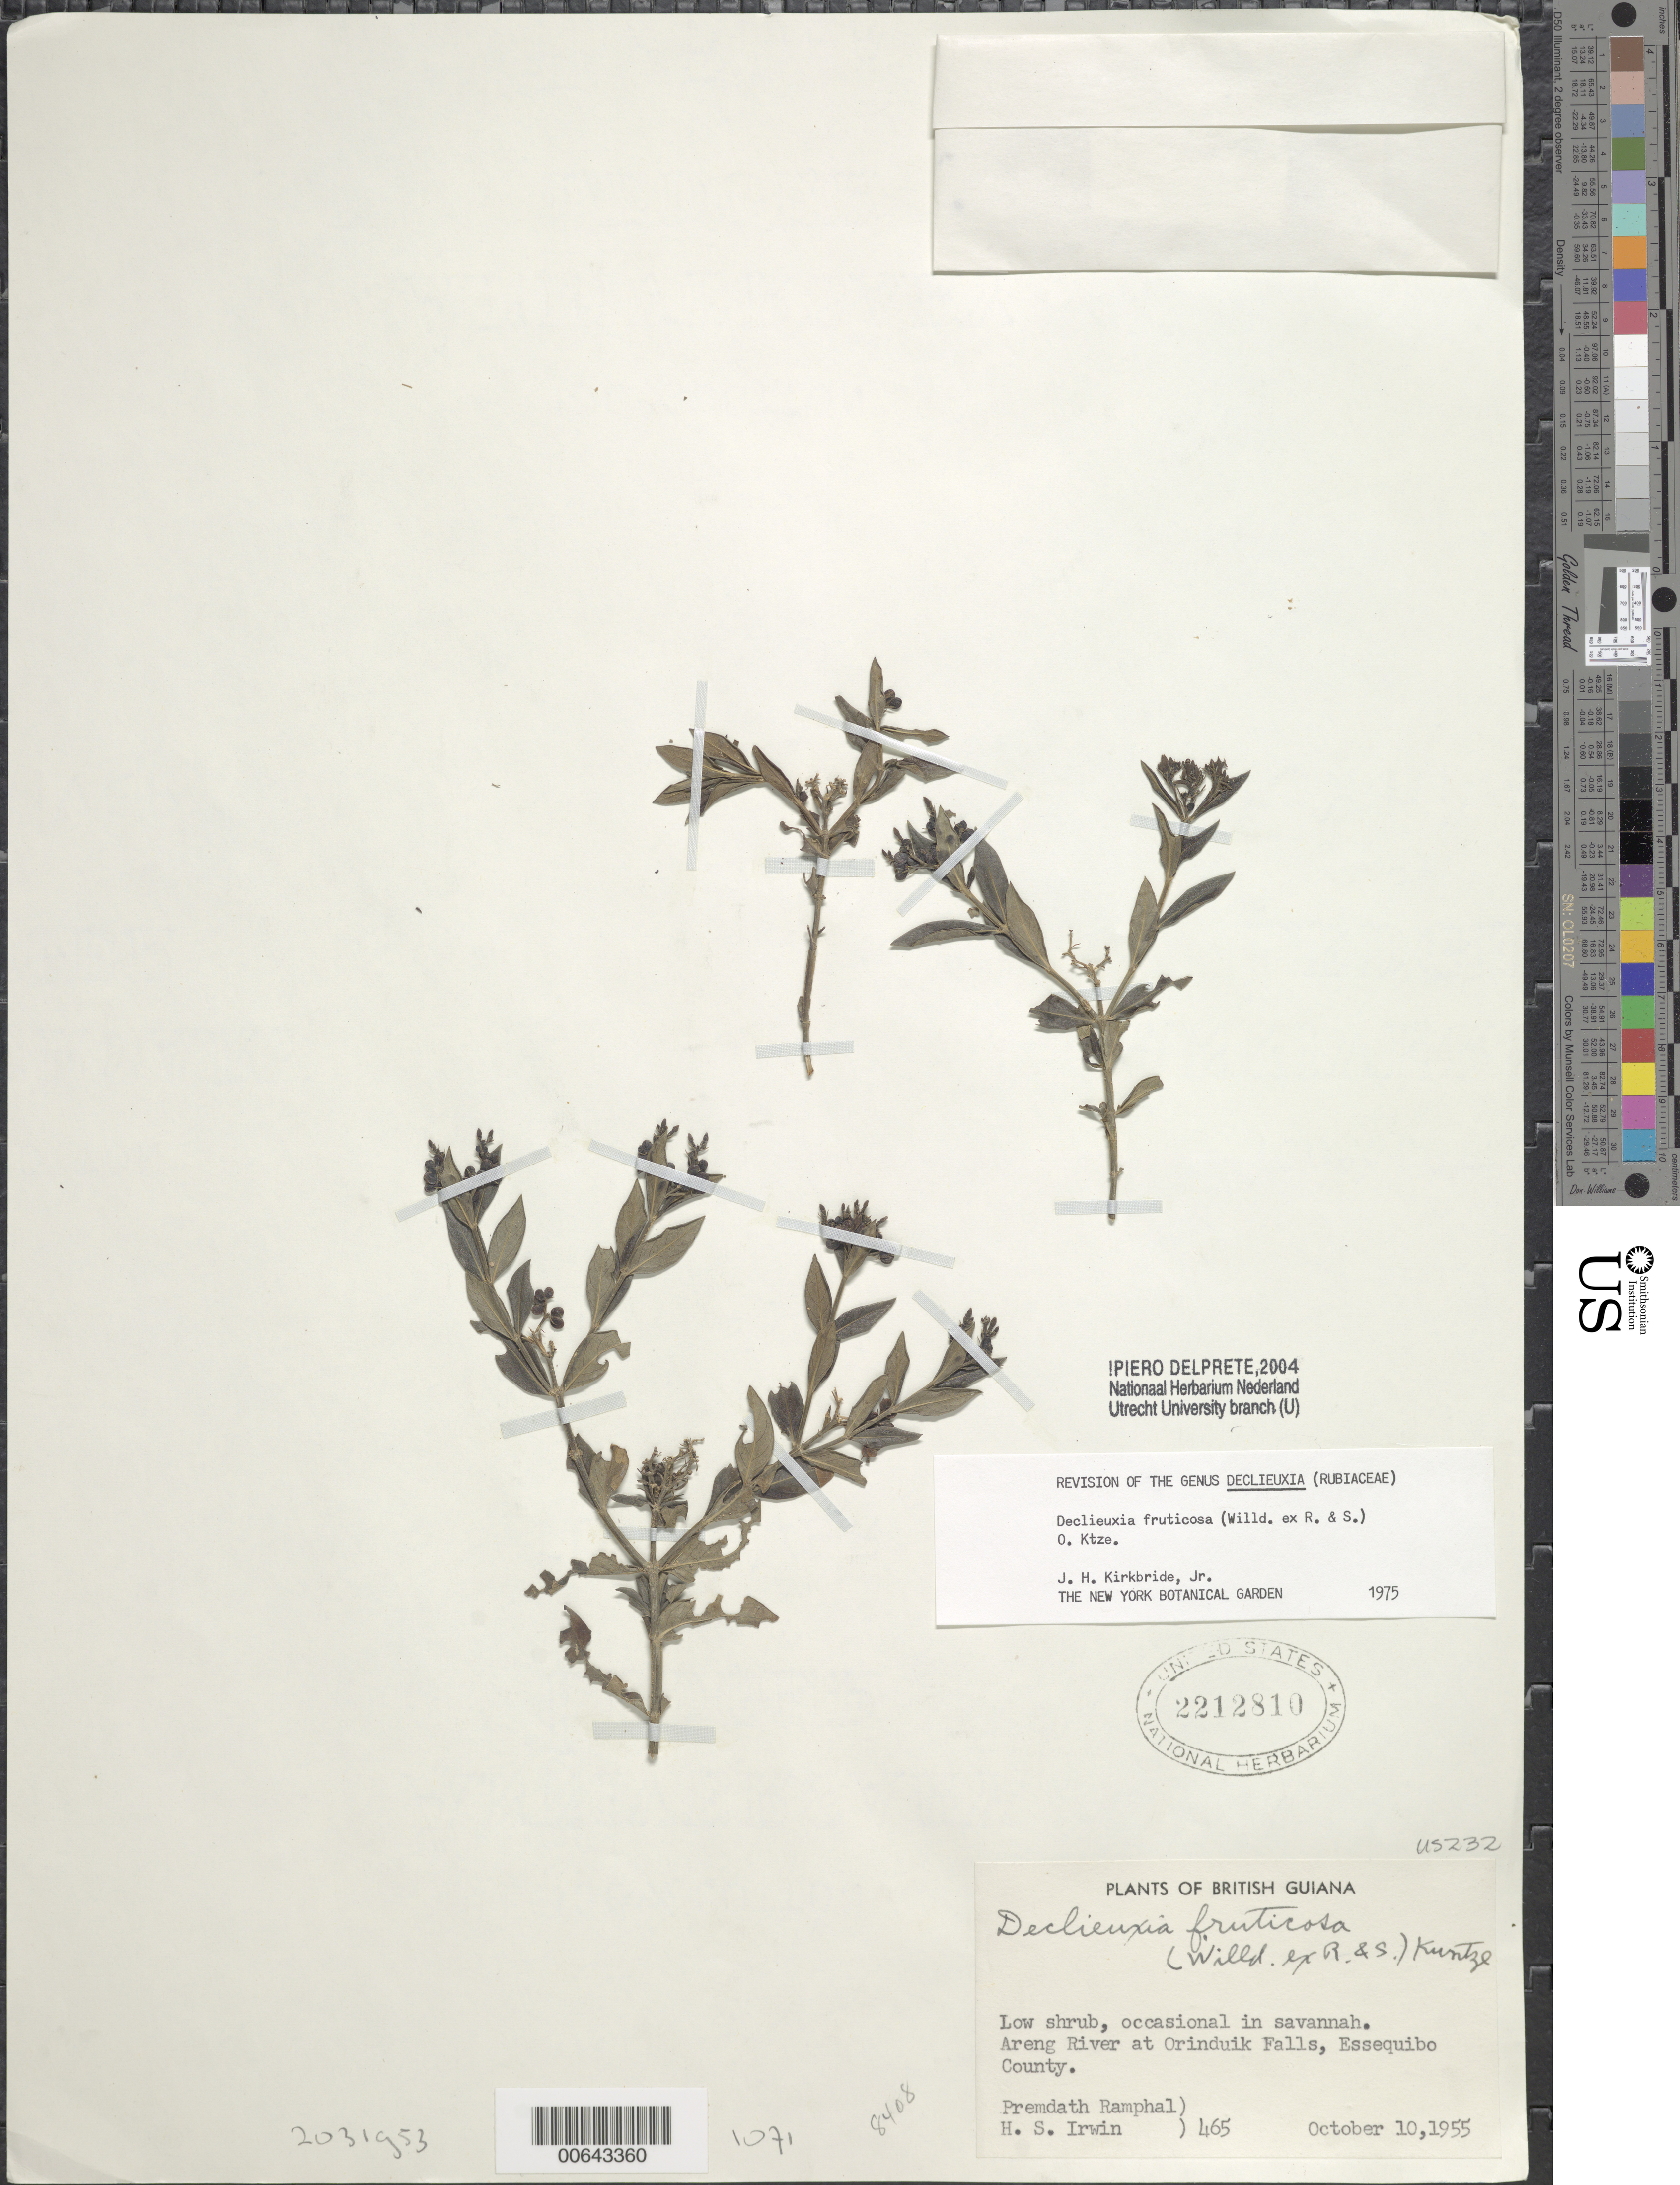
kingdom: Plantae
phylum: Tracheophyta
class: Magnoliopsida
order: Gentianales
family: Rubiaceae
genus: Declieuxia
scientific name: Declieuxia fruticosa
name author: (Willd. ex Roem. & Schult.) Kuntze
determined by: Delprete, P. G., Herb. de Guyane Cay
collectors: H. Irwin & P. Ramphal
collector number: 465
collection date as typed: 10-Oct-55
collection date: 1955-10-10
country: Guyana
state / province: Potaro-Siparuni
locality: Ireng R., Orinduik Falls, Essequibo County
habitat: savannah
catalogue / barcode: US 2212810